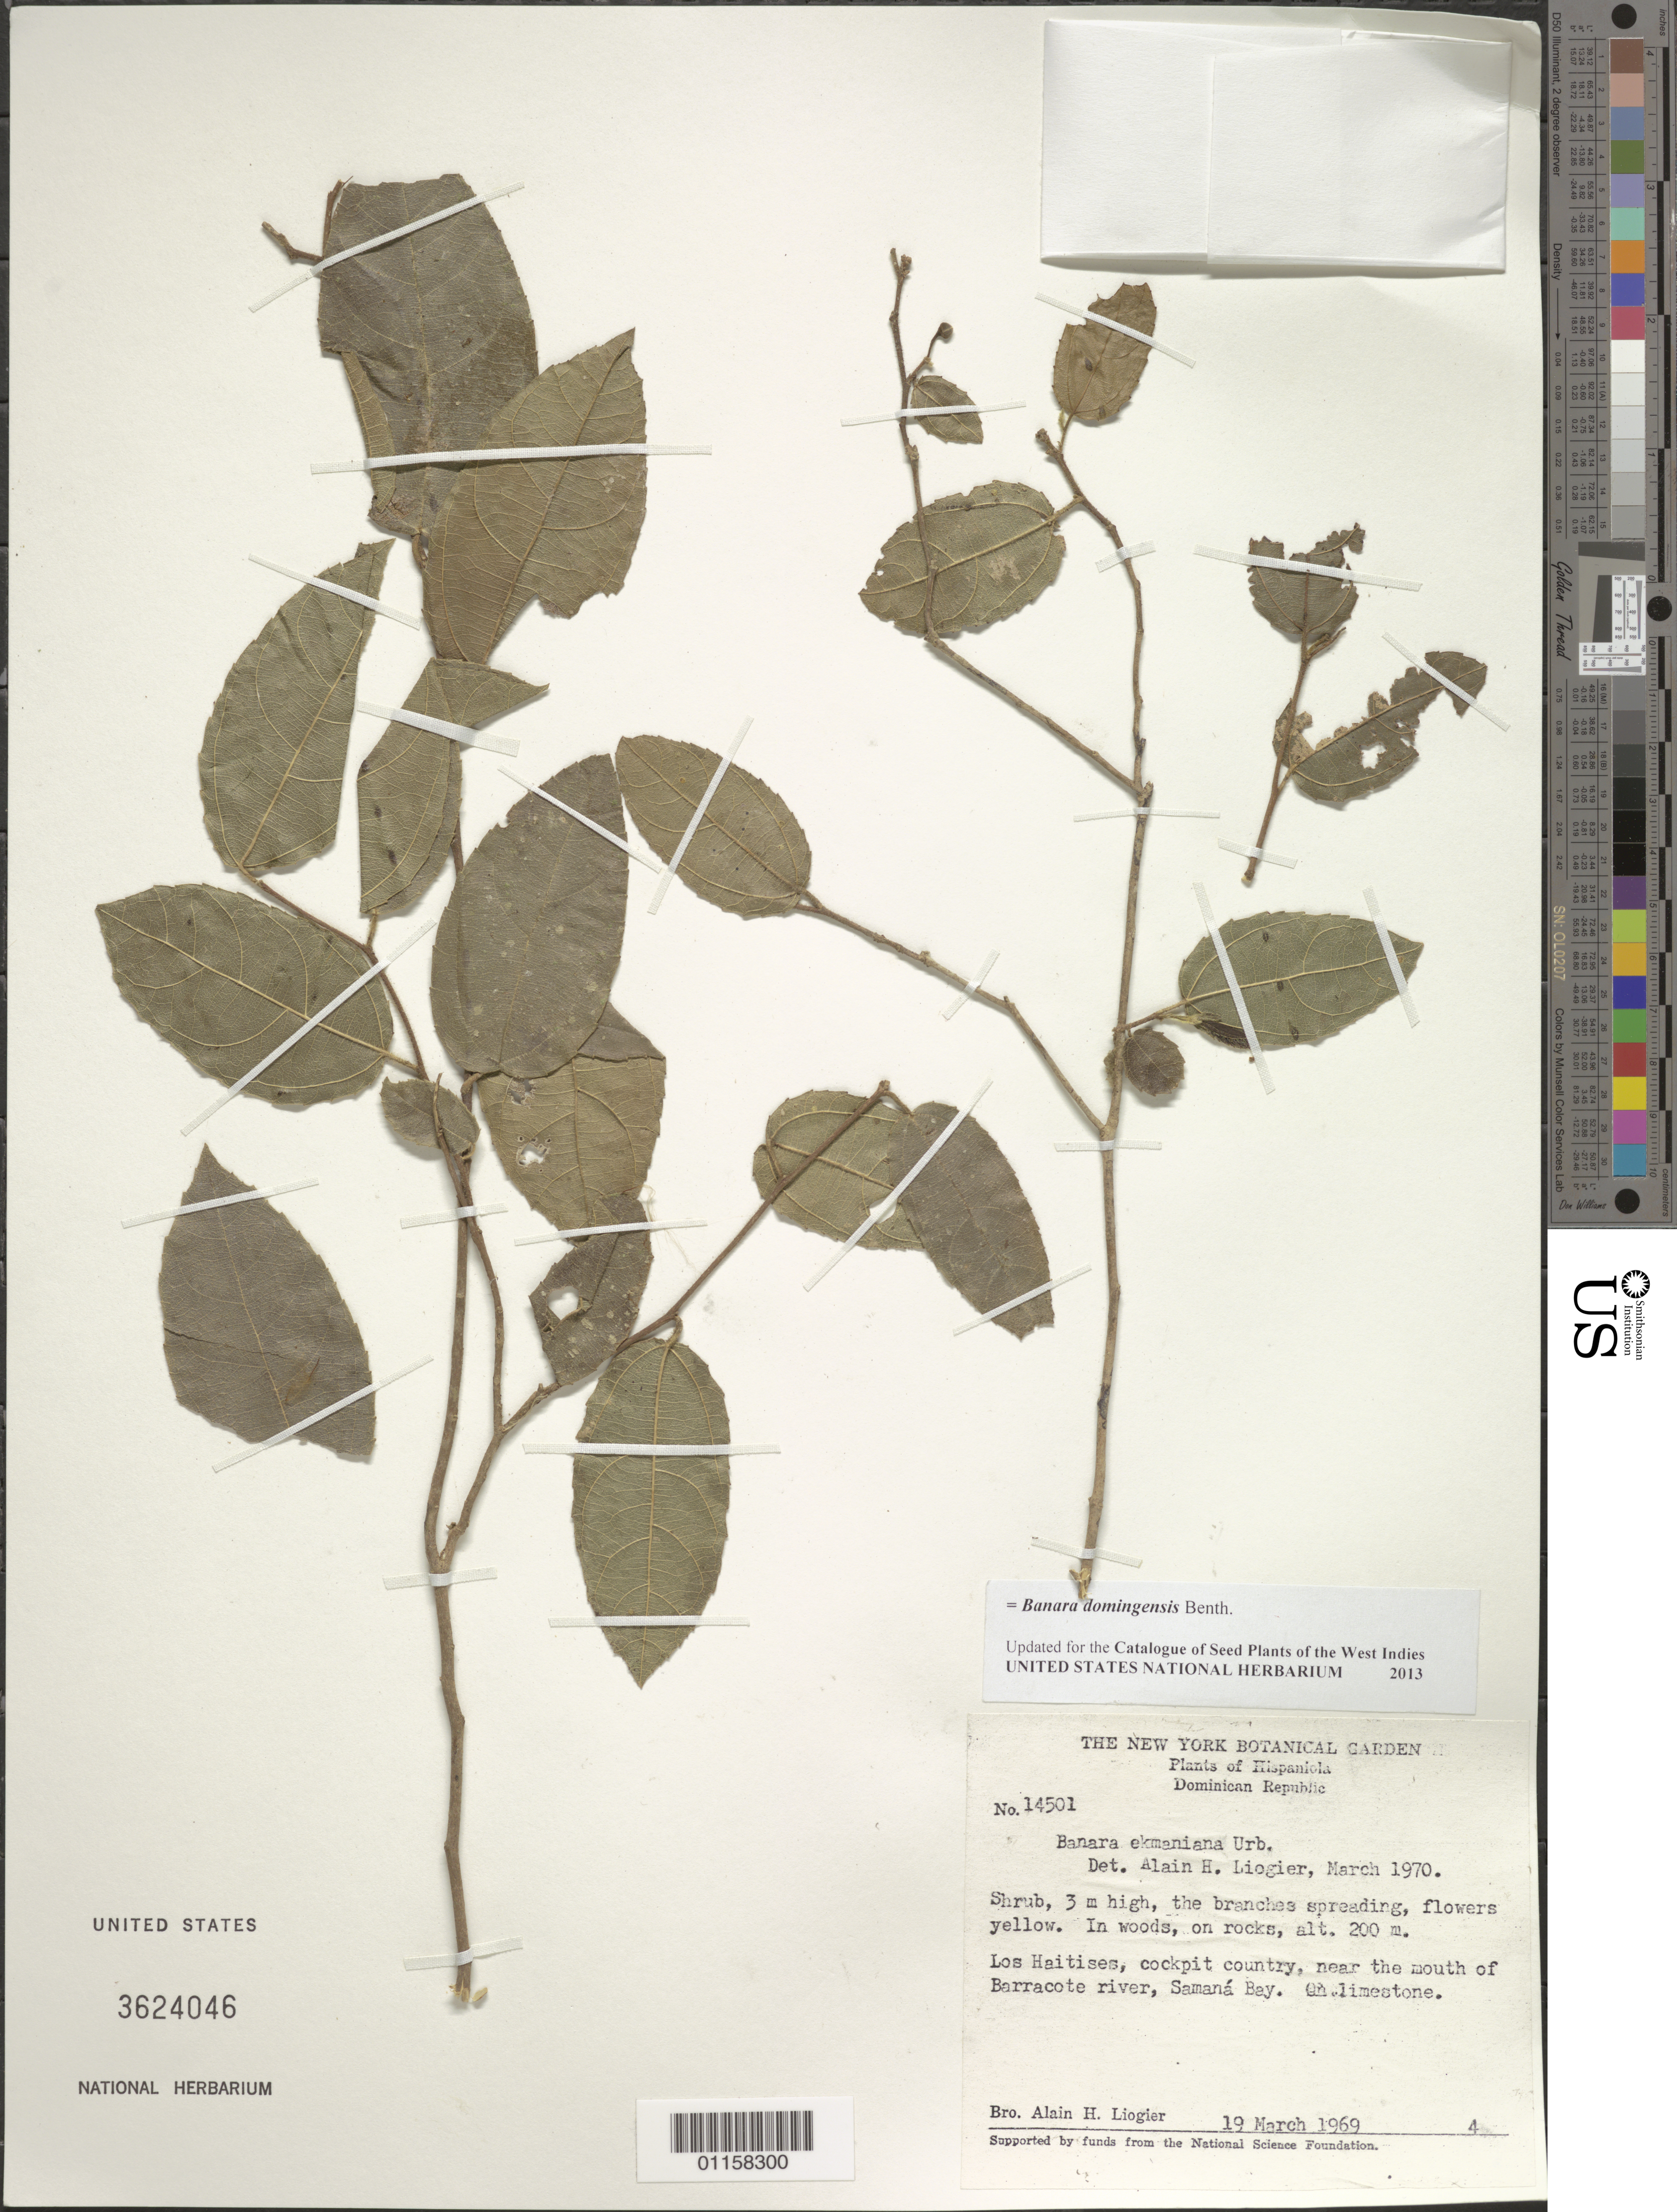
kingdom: Plantae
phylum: Tracheophyta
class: Magnoliopsida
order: Malpighiales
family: Salicaceae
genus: Banara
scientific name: Banara domingensis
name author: Benth.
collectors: A. H. Liogier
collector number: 14501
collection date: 1969-03-19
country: Dominican Republic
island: Hispaniola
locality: Los Haitises, near the mouth of Barracote River, Samaná Bay.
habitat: On limestone. In woods, on rocks.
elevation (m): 200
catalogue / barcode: US 3624046